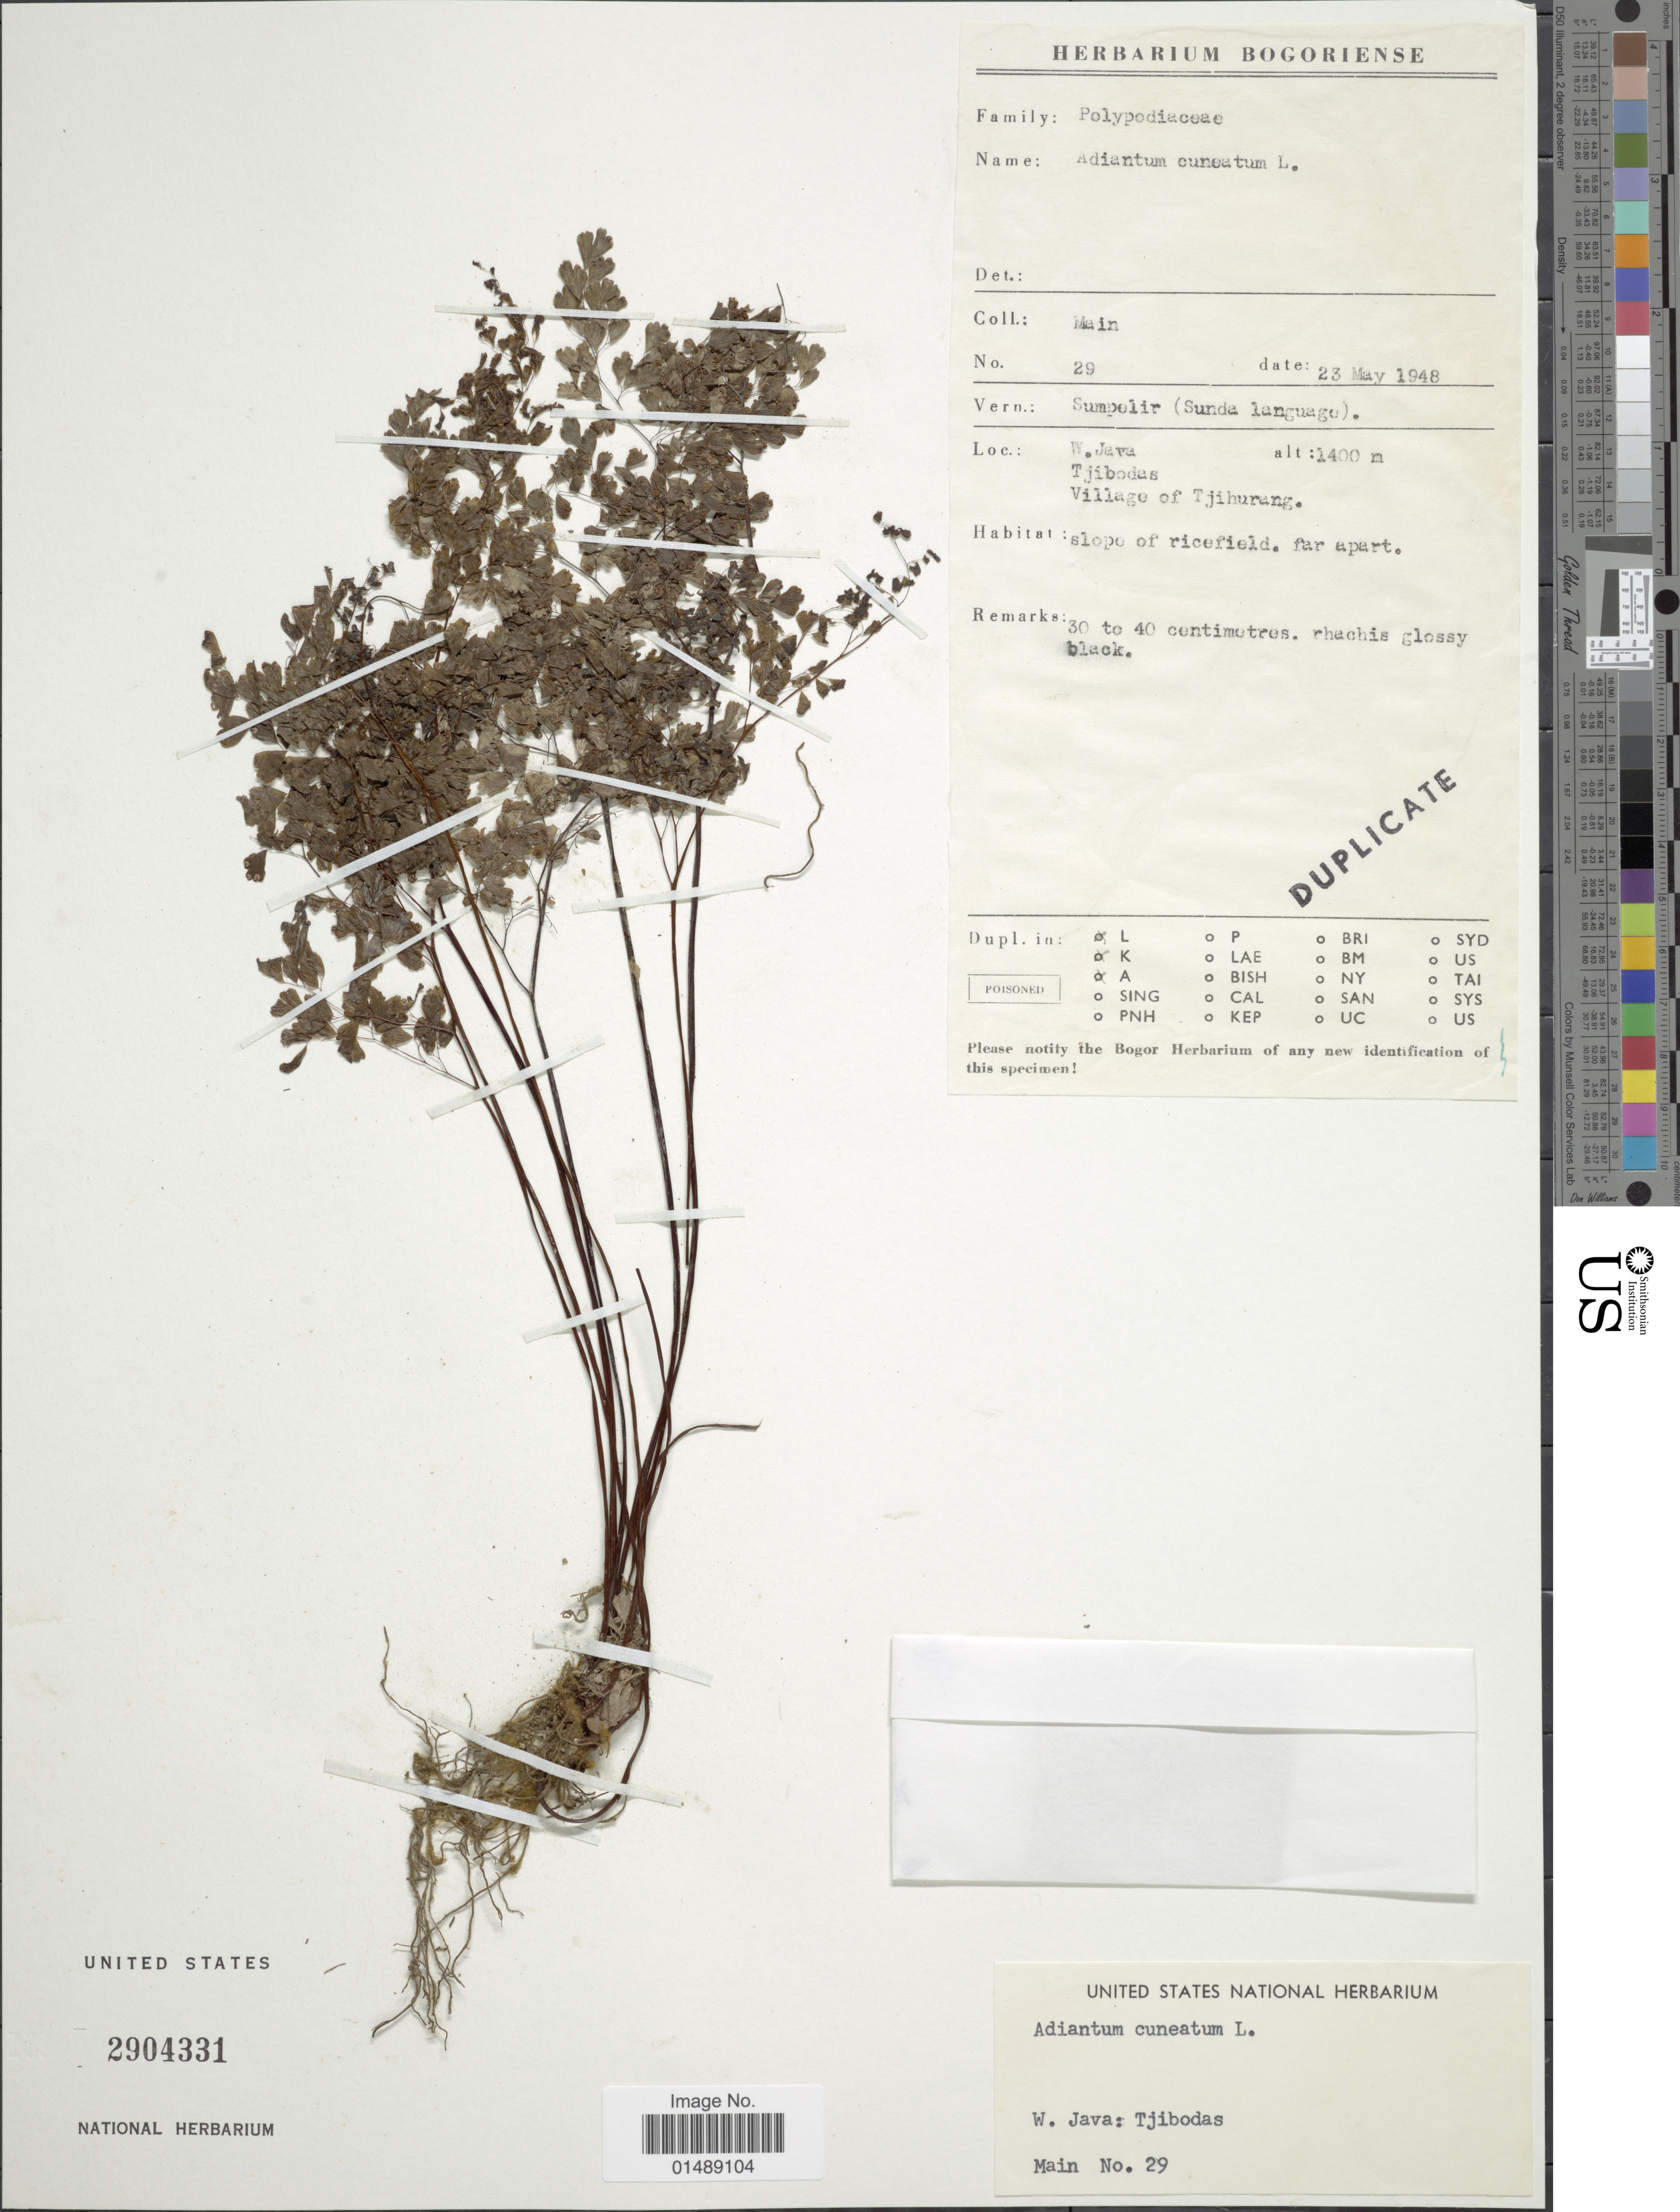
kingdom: Plantae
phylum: Tracheophyta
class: Polypodiopsida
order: Polypodiales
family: Pteridaceae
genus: Adiantum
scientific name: Adiantum raddianum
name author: C. Presl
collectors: -. Main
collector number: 29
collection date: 1948-05-23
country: Indonesia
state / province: Java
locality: W. Java: Tjibodas, Village of Tjihurang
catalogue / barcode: US 2904331